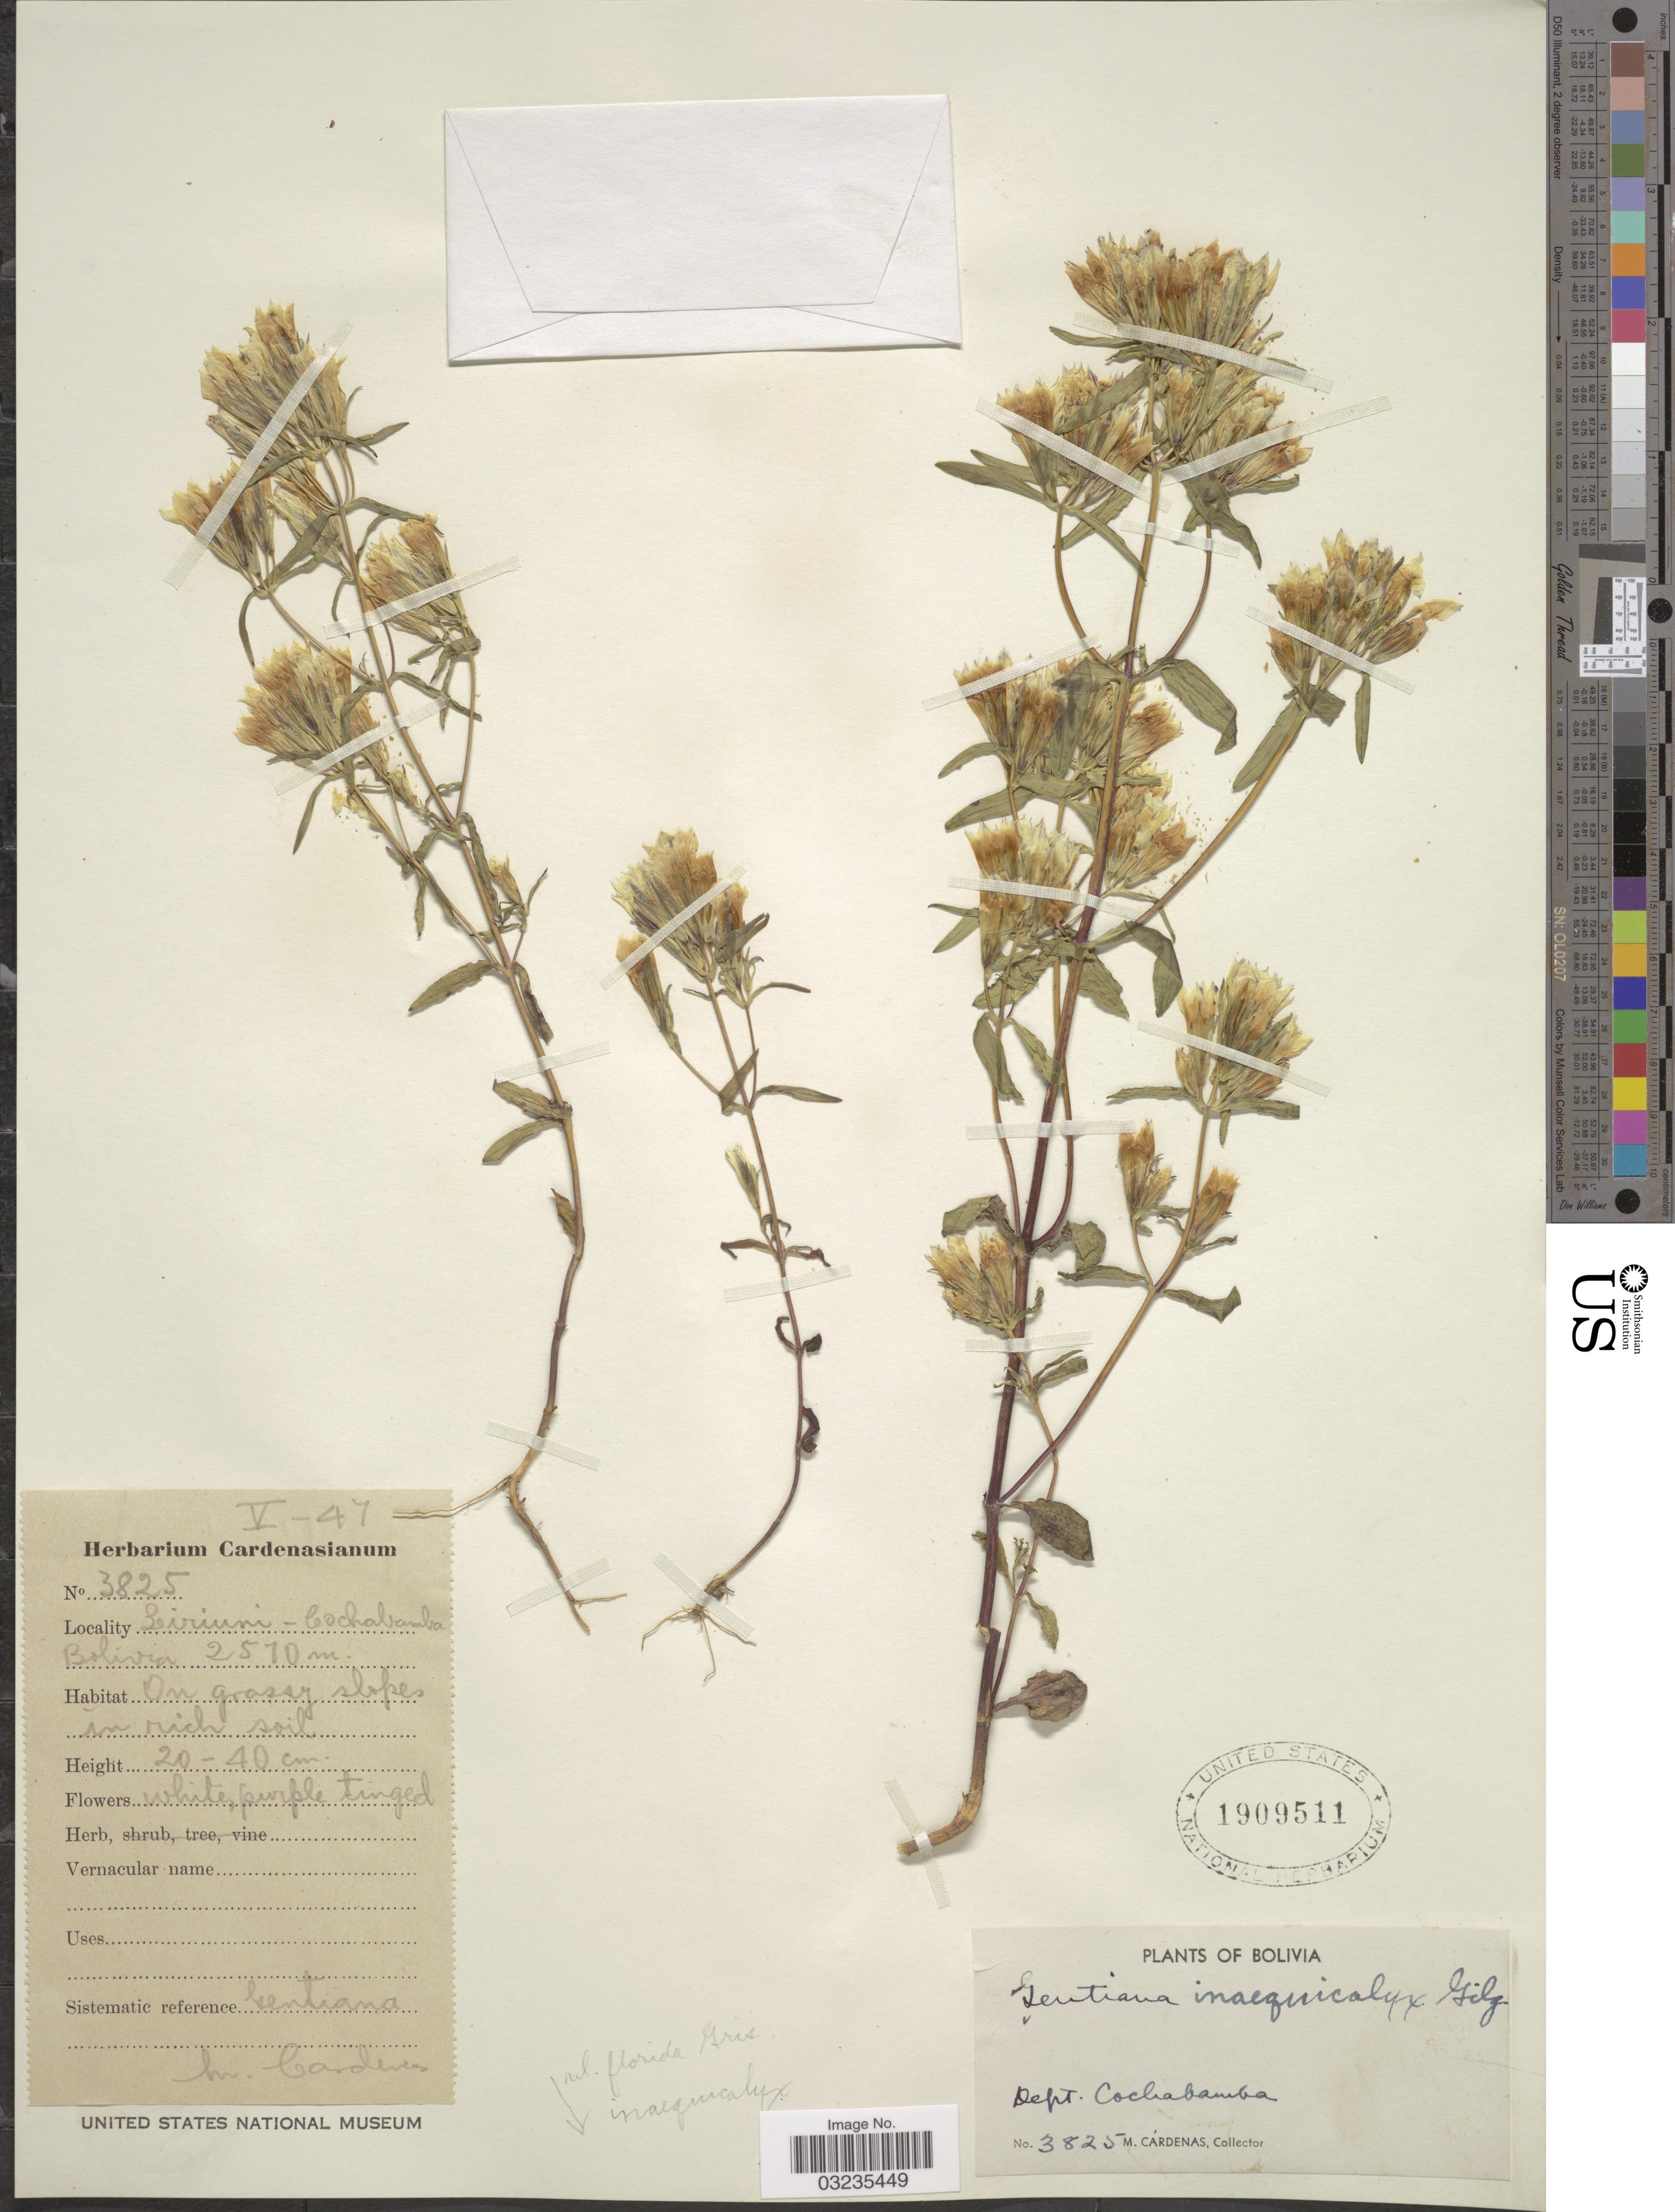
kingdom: Plantae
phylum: Tracheophyta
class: Magnoliopsida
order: Gentianales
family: Gentianaceae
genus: Gentiana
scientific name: Gentiana inaequicalyx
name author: Gilg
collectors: M. Cárdenas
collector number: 3825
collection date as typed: Transcribed d/m/y: /5/47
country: Bolivia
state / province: Cochabamba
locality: Liriuni. Dept. Cochabamba.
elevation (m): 2510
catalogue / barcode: US 1909511